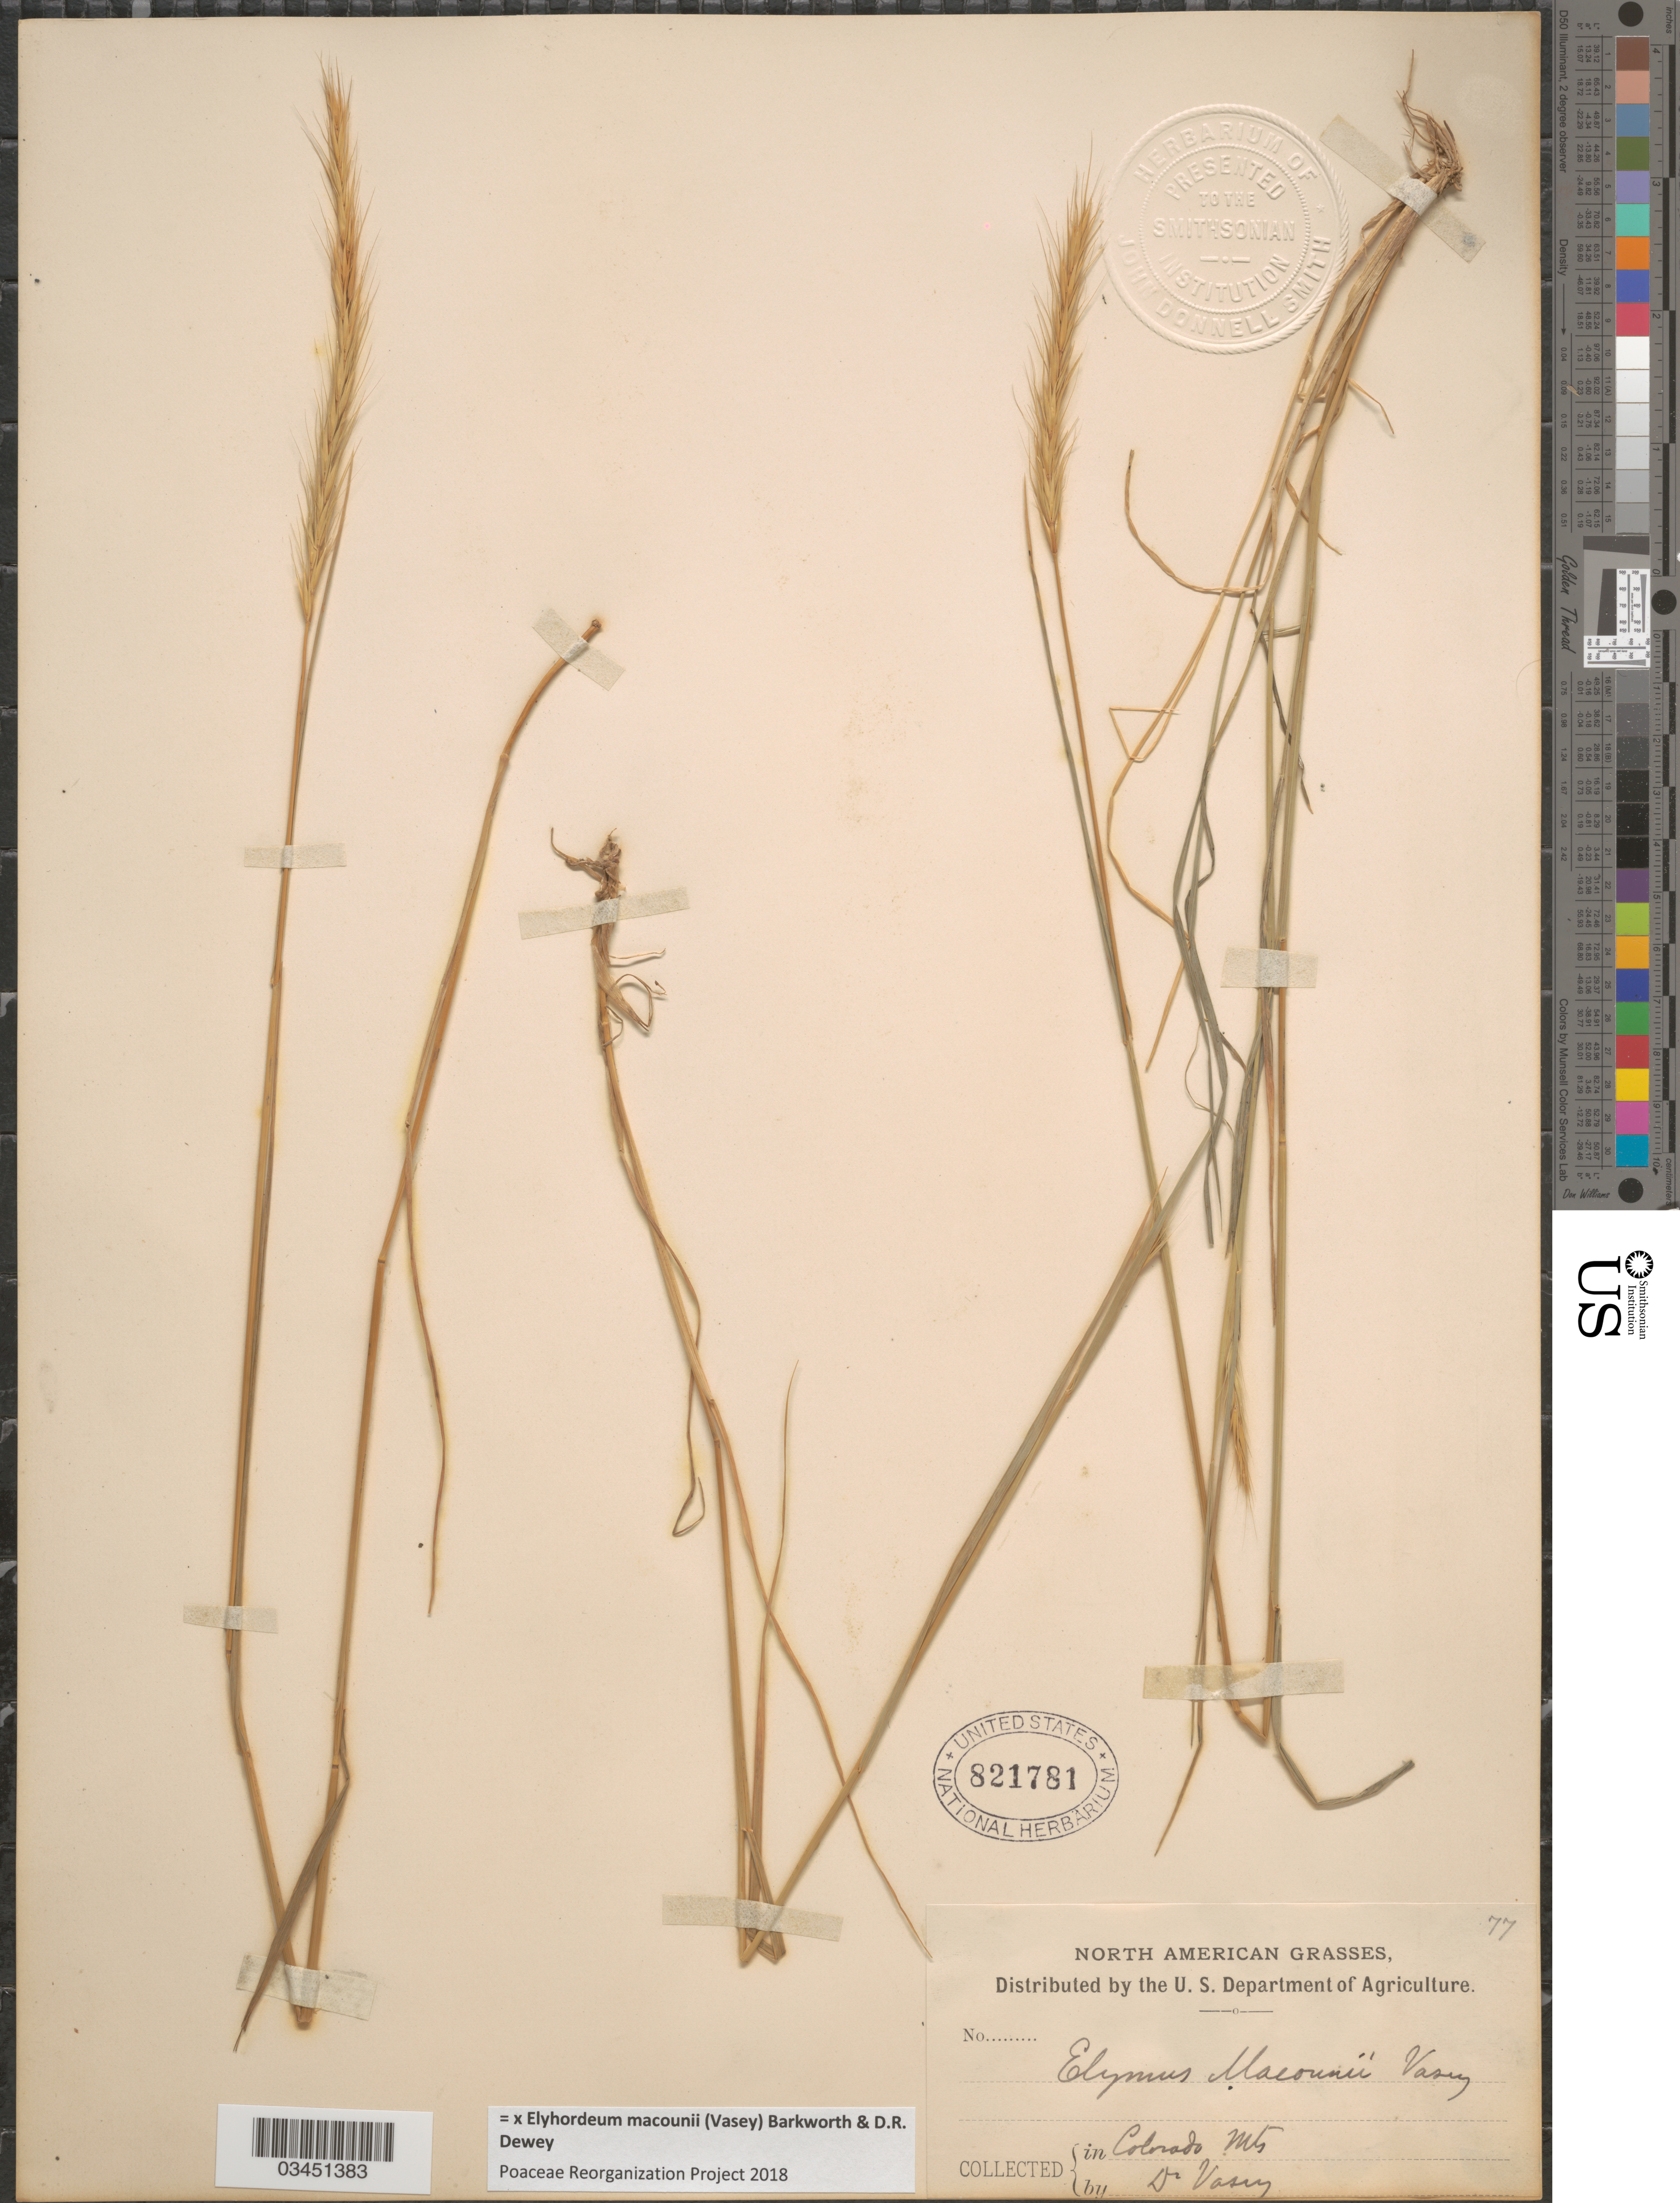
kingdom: Plantae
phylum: Tracheophyta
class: Liliopsida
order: Poales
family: Poaceae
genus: Elyhordeum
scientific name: x Elyhordeum macounii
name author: (Vasey) Barkworth & Dewey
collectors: Vasey, --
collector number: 77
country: United States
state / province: Colorado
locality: Colorado Mts.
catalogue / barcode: US 821781